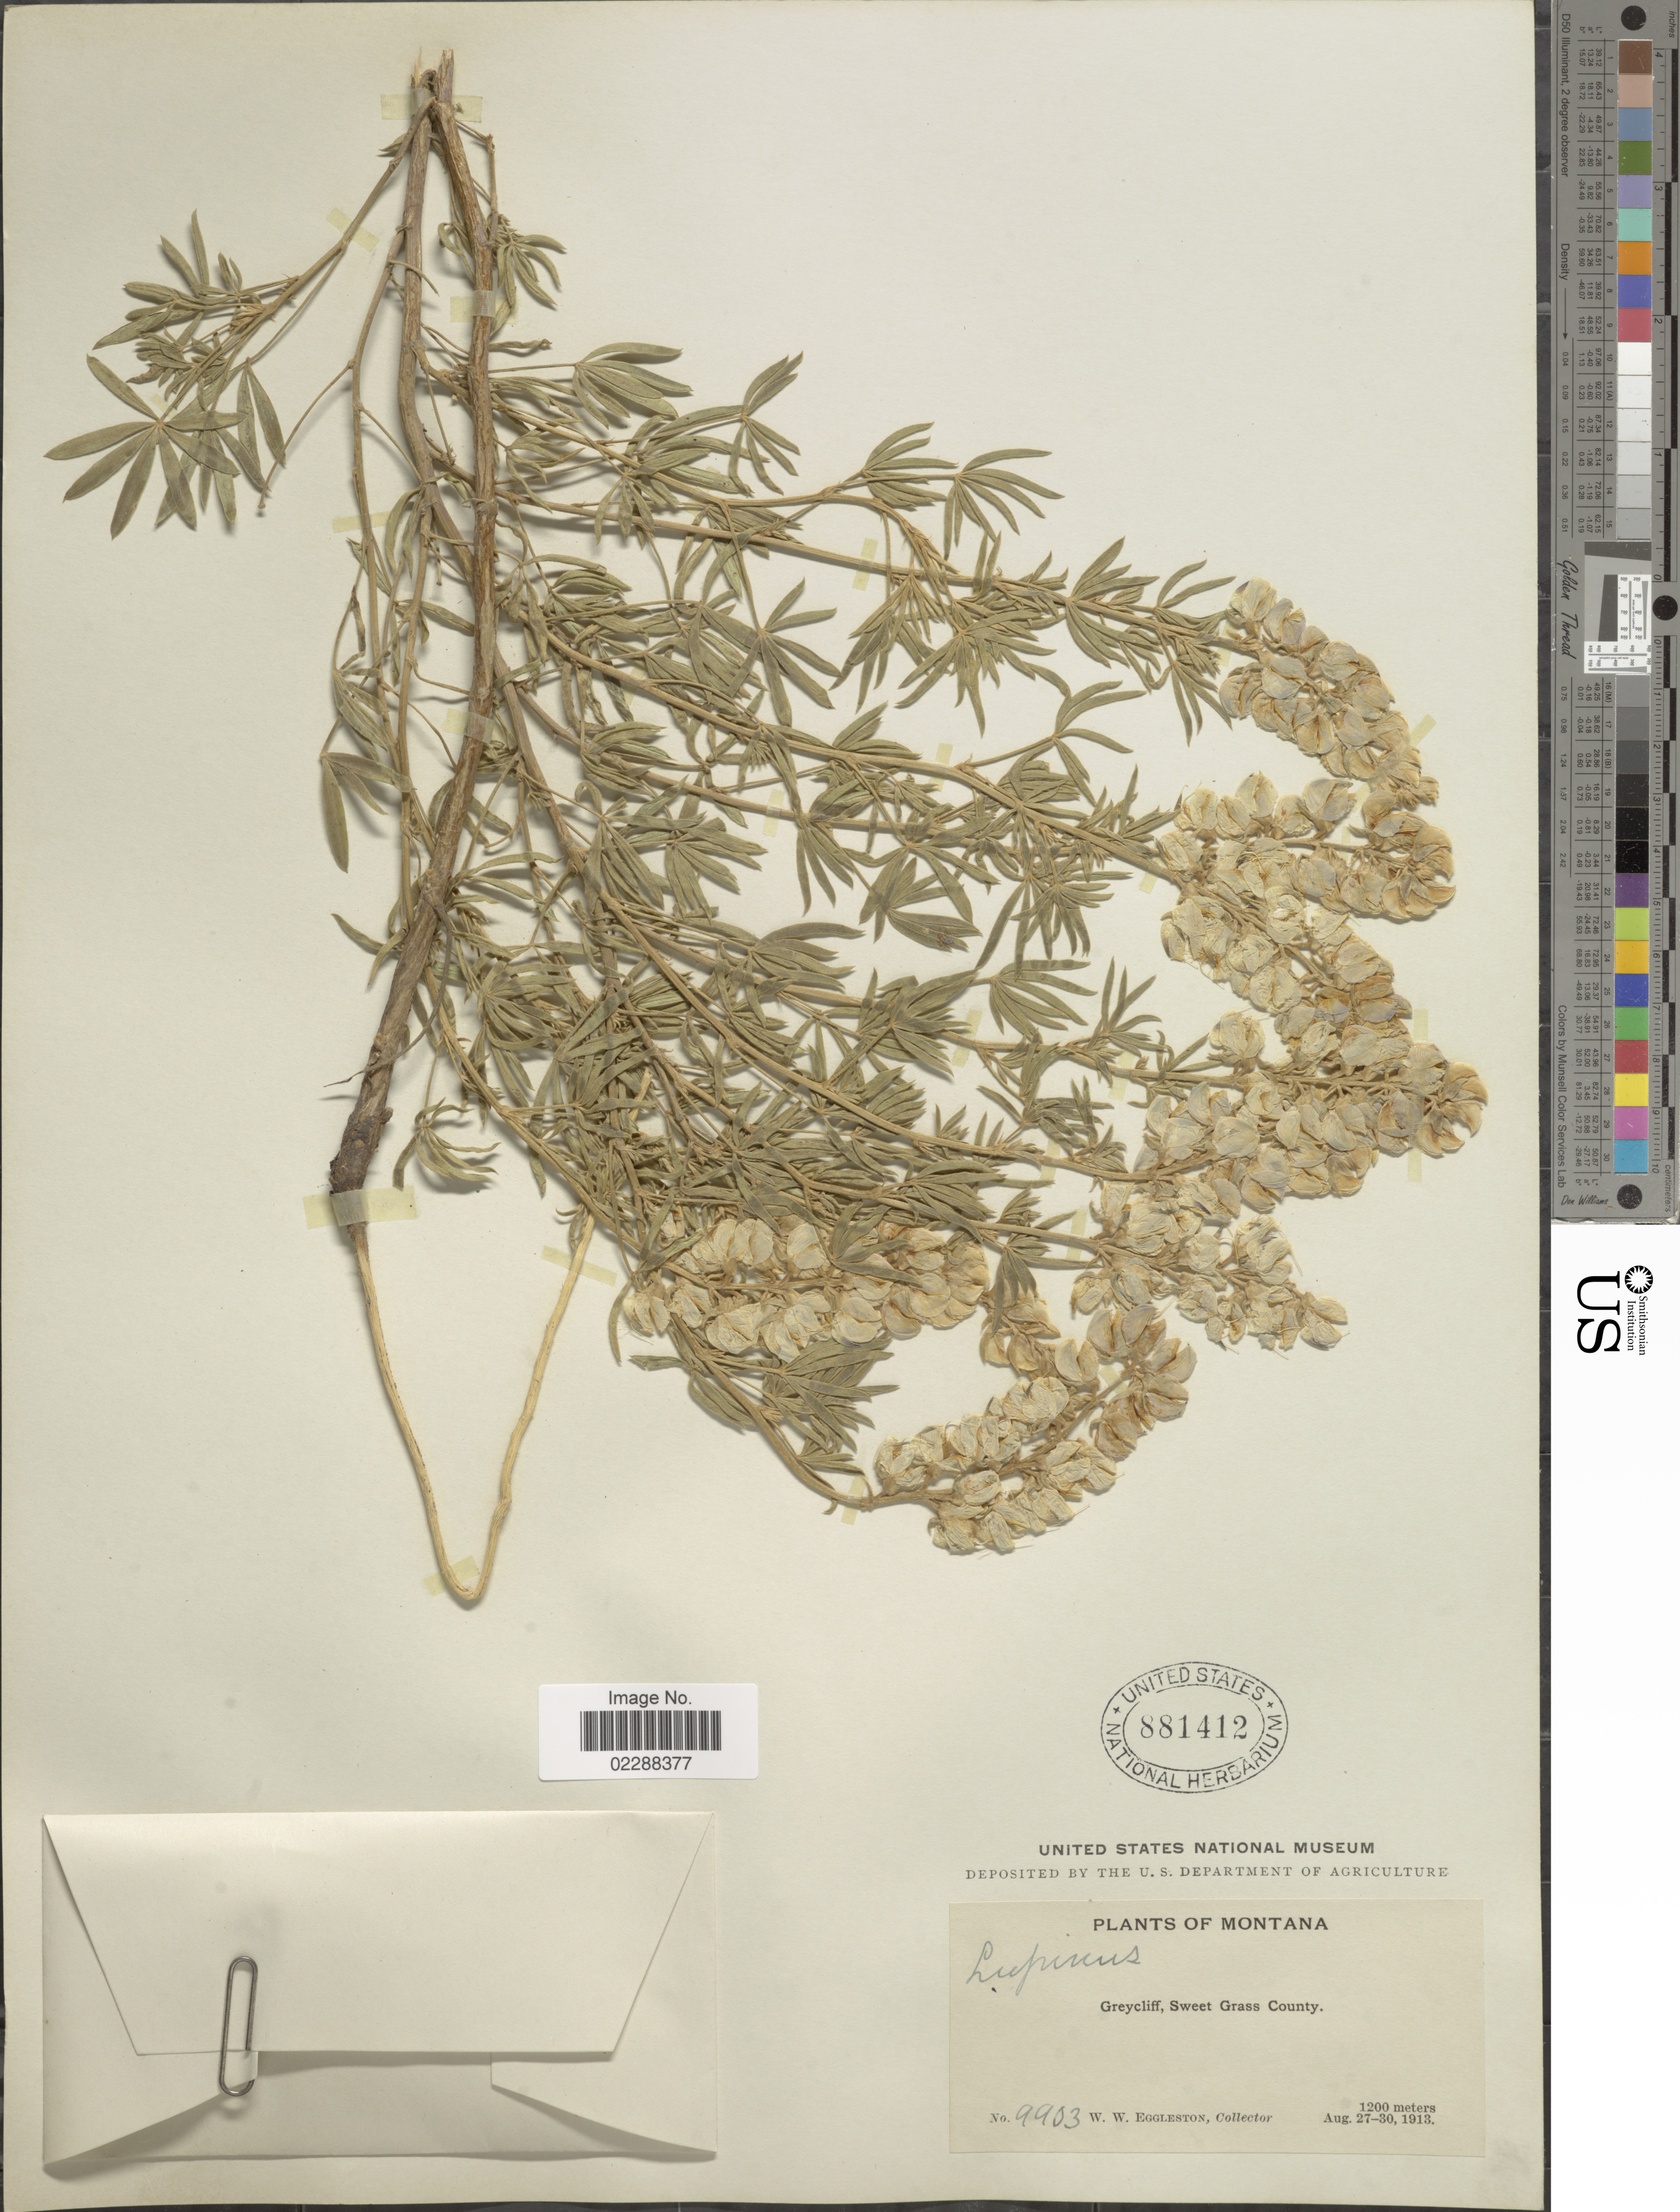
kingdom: Plantae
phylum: Tracheophyta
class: Magnoliopsida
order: Fabales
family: Fabaceae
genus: Lupinus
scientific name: Lupinus sp.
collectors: W. W. Eggleston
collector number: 9903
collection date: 1913-08-27/1913-08-30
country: United States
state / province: Montana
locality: Greycliff, Sweet Grass County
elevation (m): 1200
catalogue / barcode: US 881412